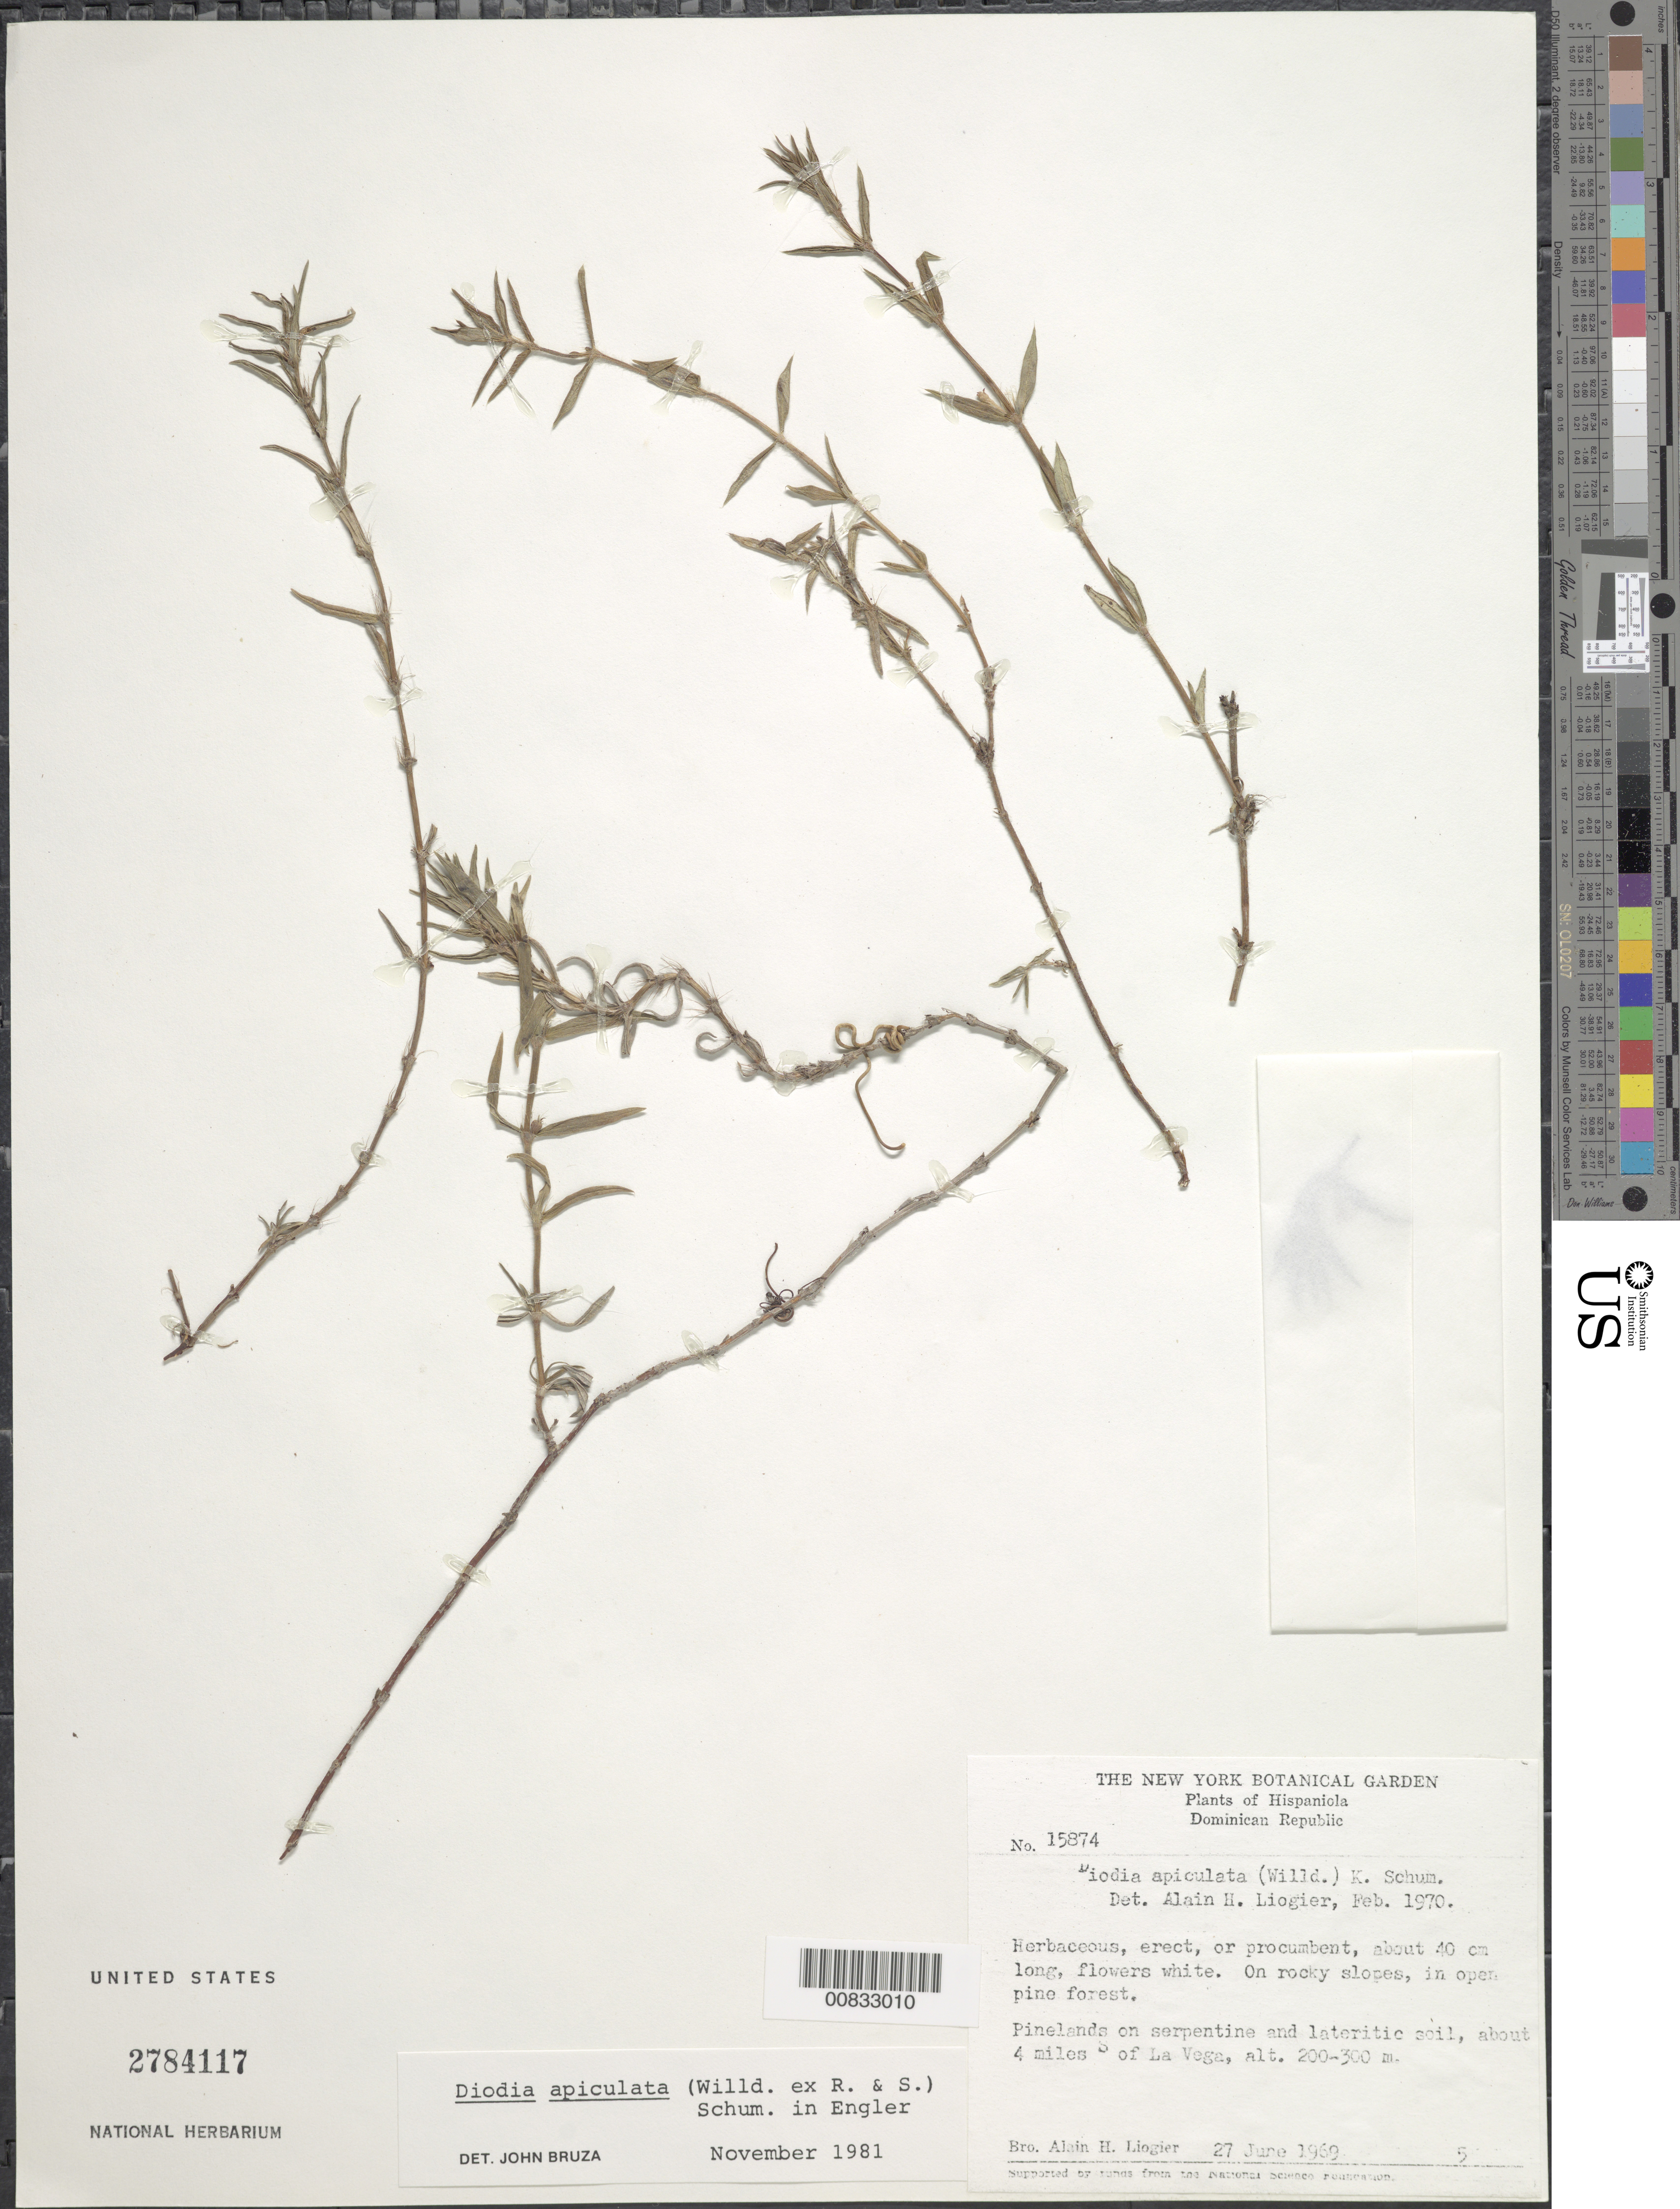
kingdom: Plantae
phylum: Tracheophyta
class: Magnoliopsida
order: Gentianales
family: Rubiaceae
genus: Diodella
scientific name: Diodella apiculata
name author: (Willd. ex Roem. & Schult.) Delprete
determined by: Bruza, J.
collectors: A. H. Liogier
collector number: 15874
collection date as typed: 27 Jun 1969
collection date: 1969-06-27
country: Dominican Republic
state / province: La Vega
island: Hispaniola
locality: About 4 miles S of La Vega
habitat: On serpentine and lateritic soil on rocky slopes, in open pine forest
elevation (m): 200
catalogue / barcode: US 2784117